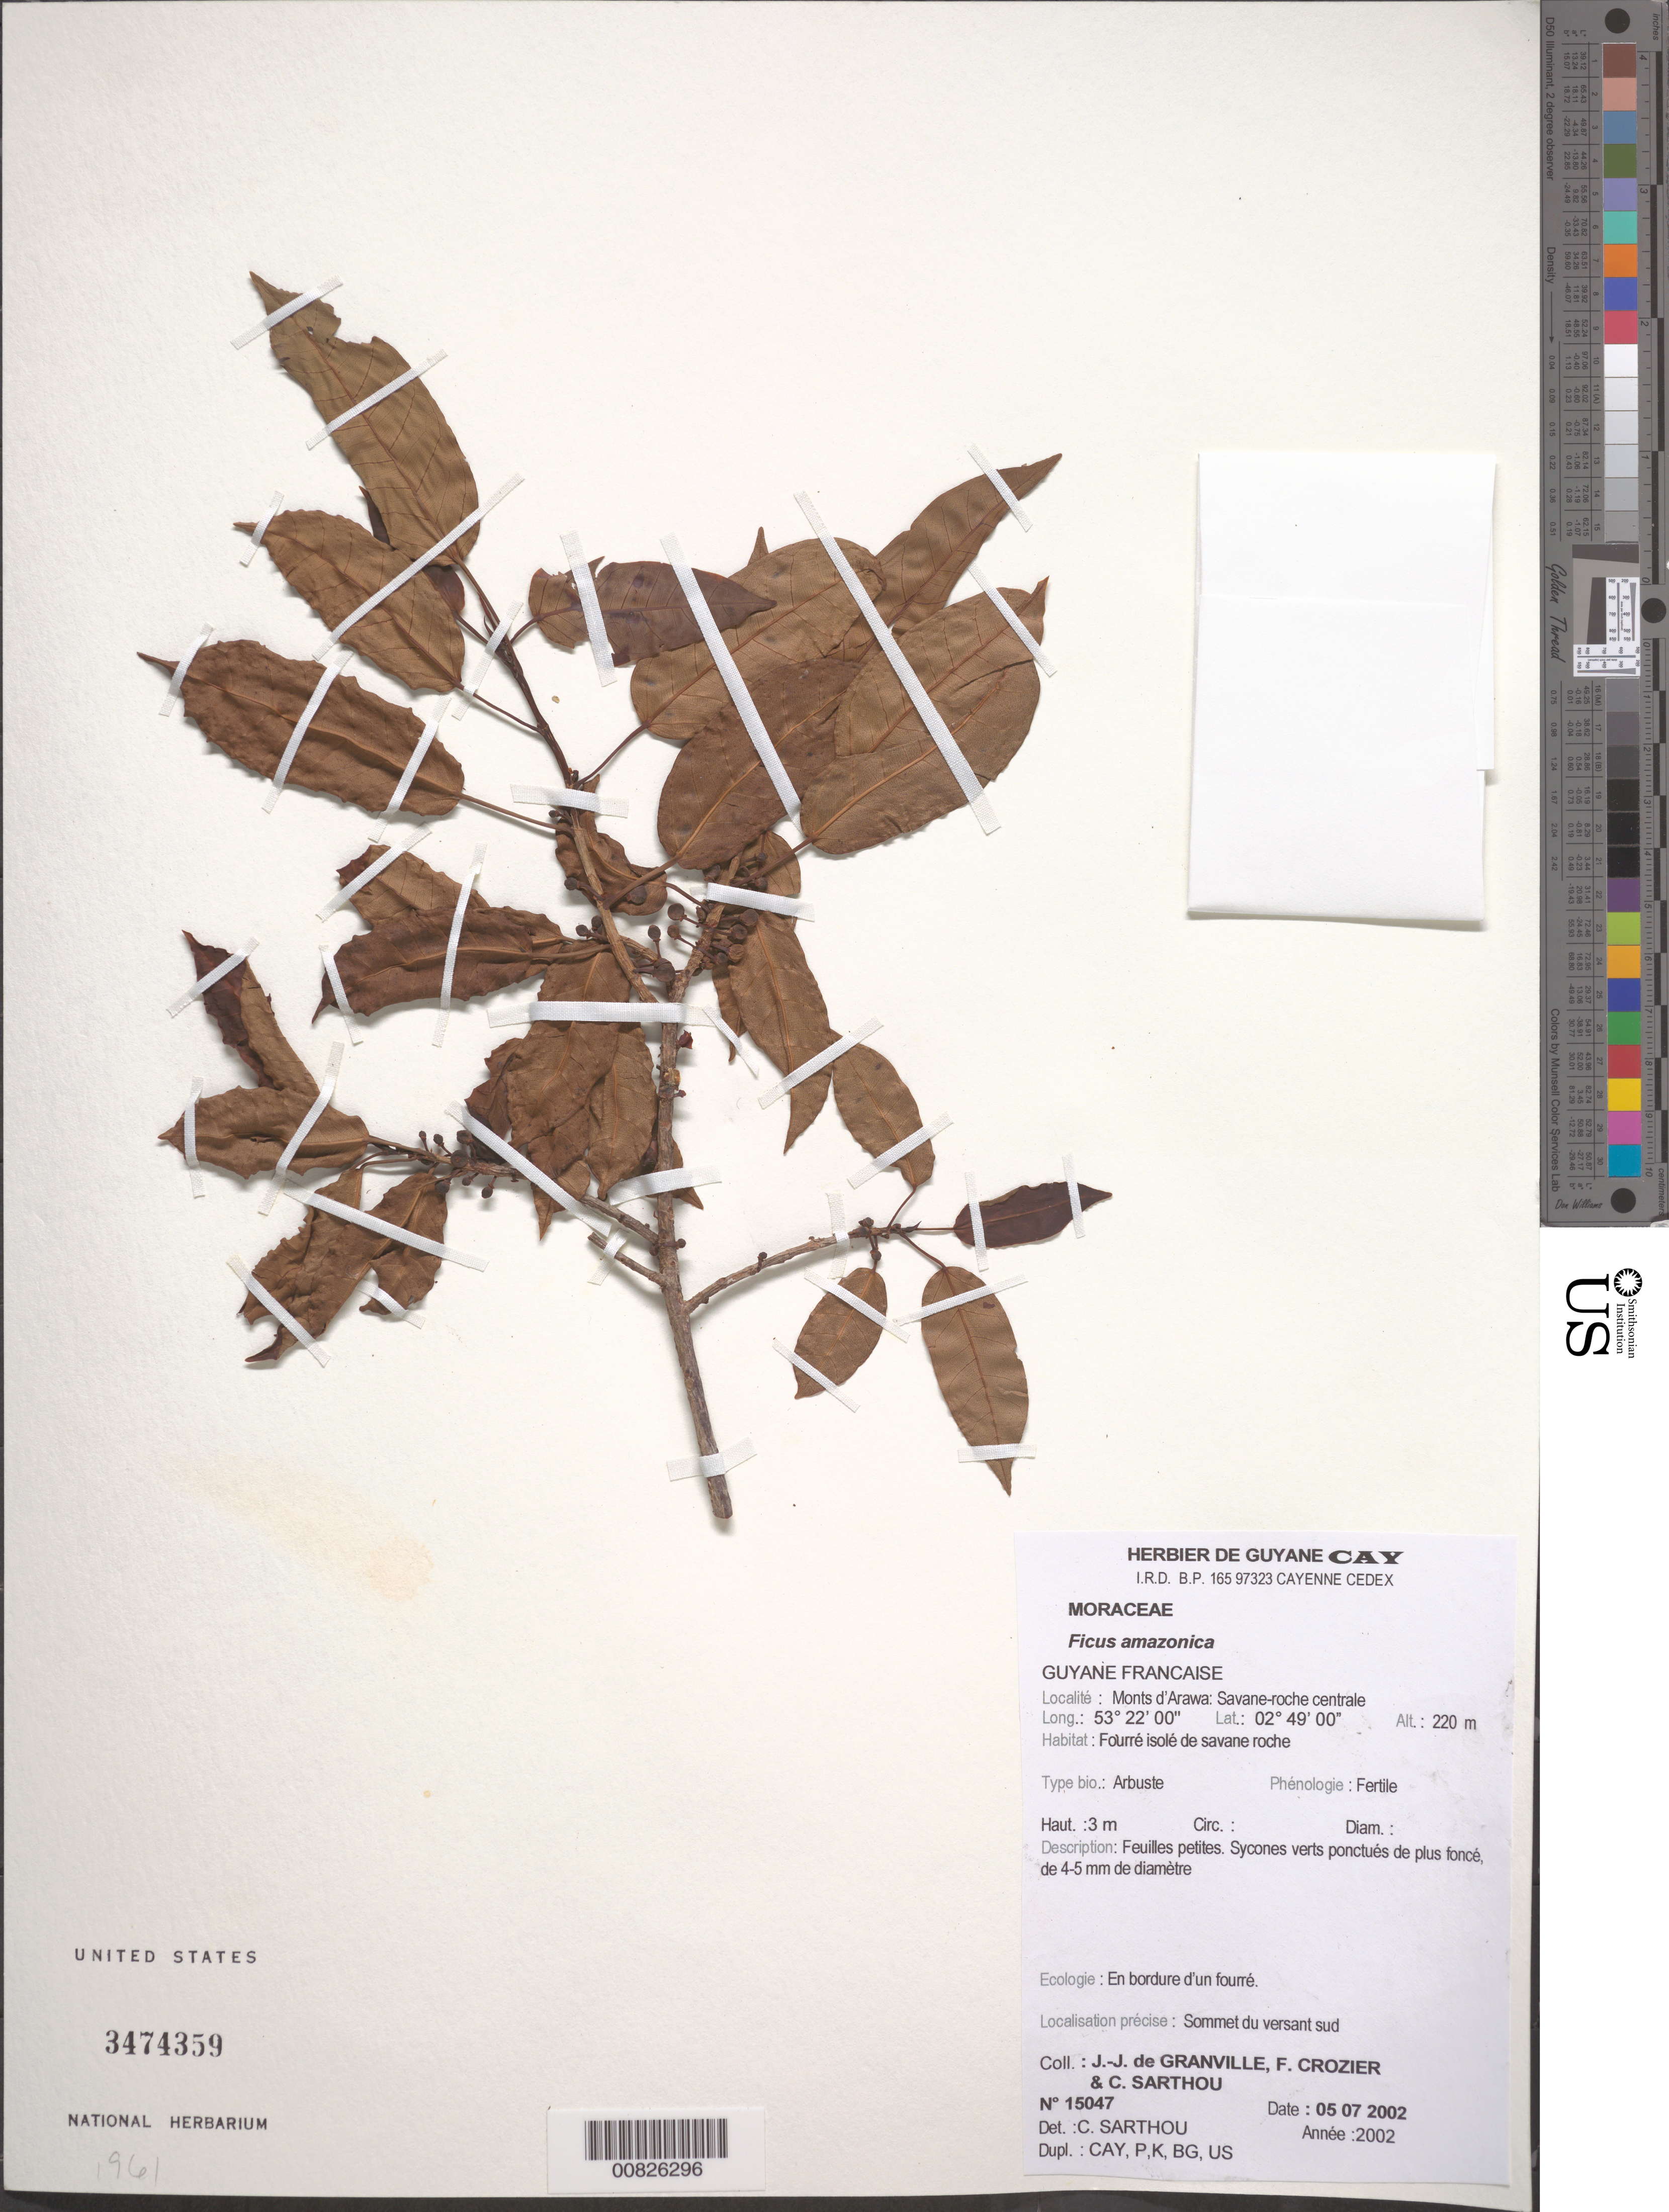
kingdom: Plantae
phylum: Tracheophyta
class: Magnoliopsida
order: Rosales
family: Moraceae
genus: Ficus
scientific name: Ficus amazonica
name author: (Miq.) Miq.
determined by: Sarthou, C.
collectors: J.-J. de Granville, F. Crozier & C. Sarthou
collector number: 15047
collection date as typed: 5-Jul-02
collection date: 2002-07-05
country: French Guiana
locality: Monts d'Arawa, zone de la savane-roche centrale, sommet du versant sud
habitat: Fourré isolé de savane-roche; en bordure d'un fourré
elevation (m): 220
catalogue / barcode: US 3474359